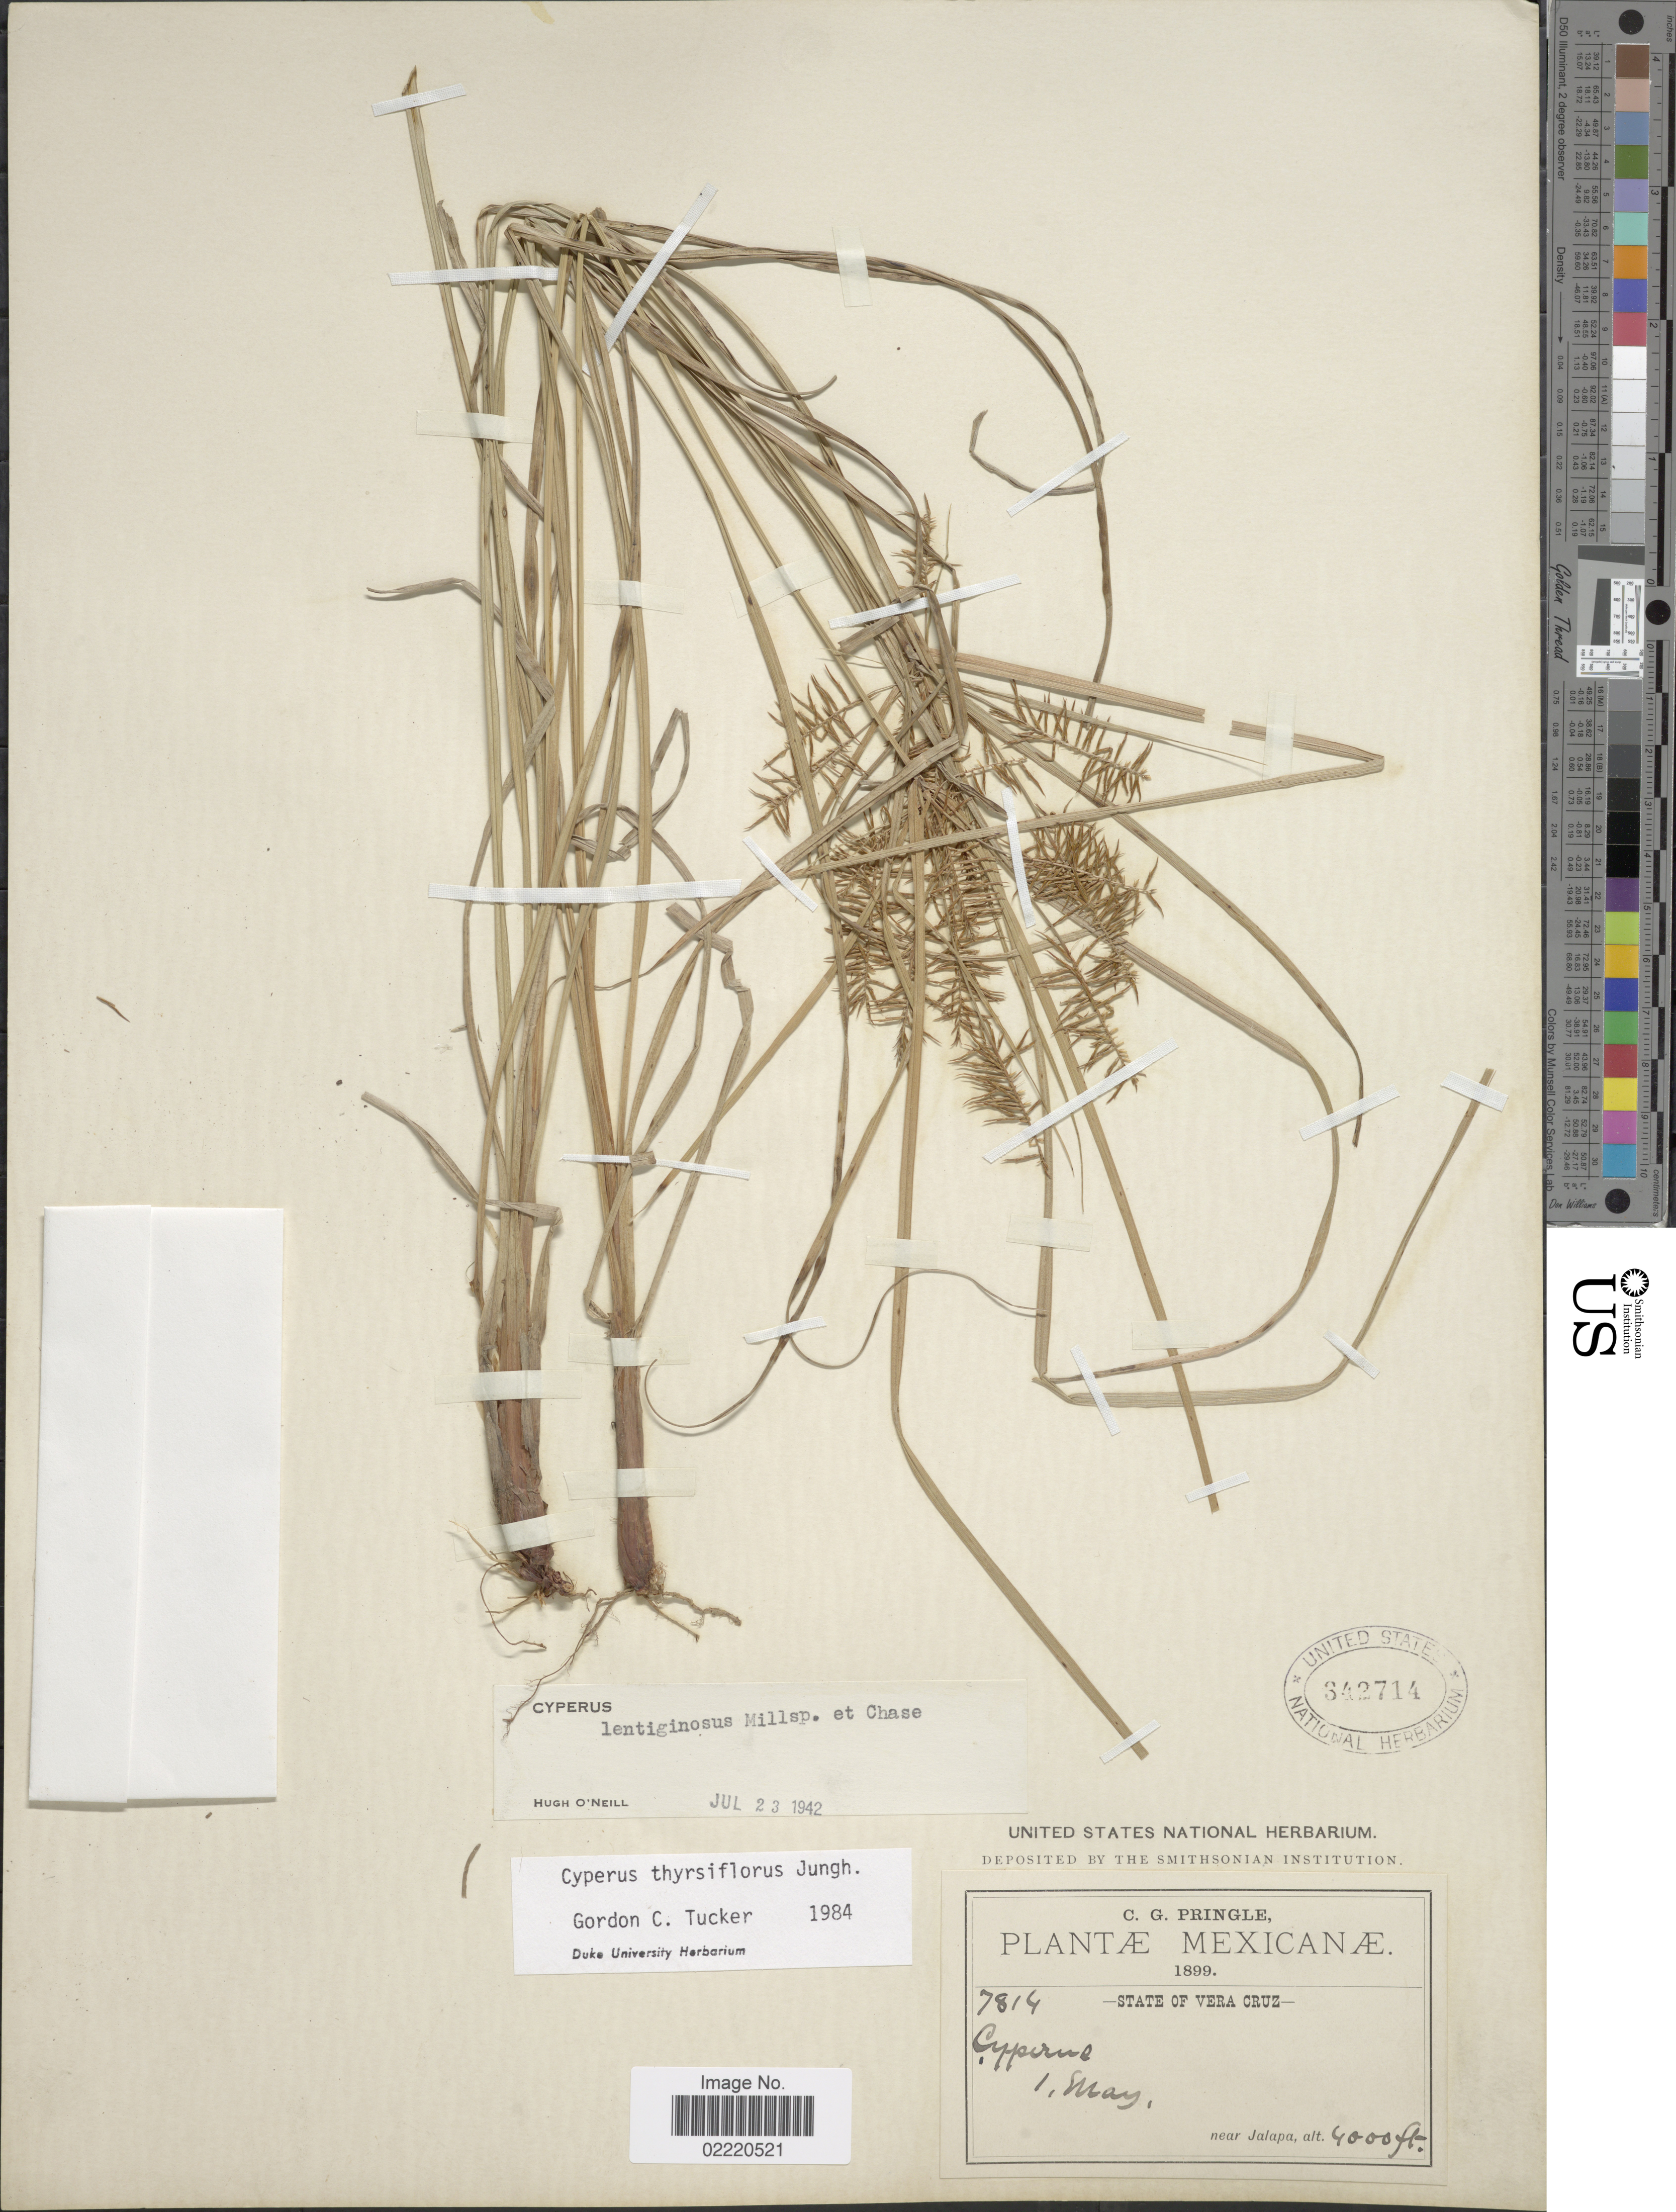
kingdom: Plantae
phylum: Tracheophyta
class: Liliopsida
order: Poales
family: Cyperaceae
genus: Cyperus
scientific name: Cyperus thyrsiflorus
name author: Jungh.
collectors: C. G. Pringle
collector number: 7814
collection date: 1899-05-01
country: Mexico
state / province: Veracruz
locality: Vera Cruz, near Jalapa.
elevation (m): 1219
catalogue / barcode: US 342714